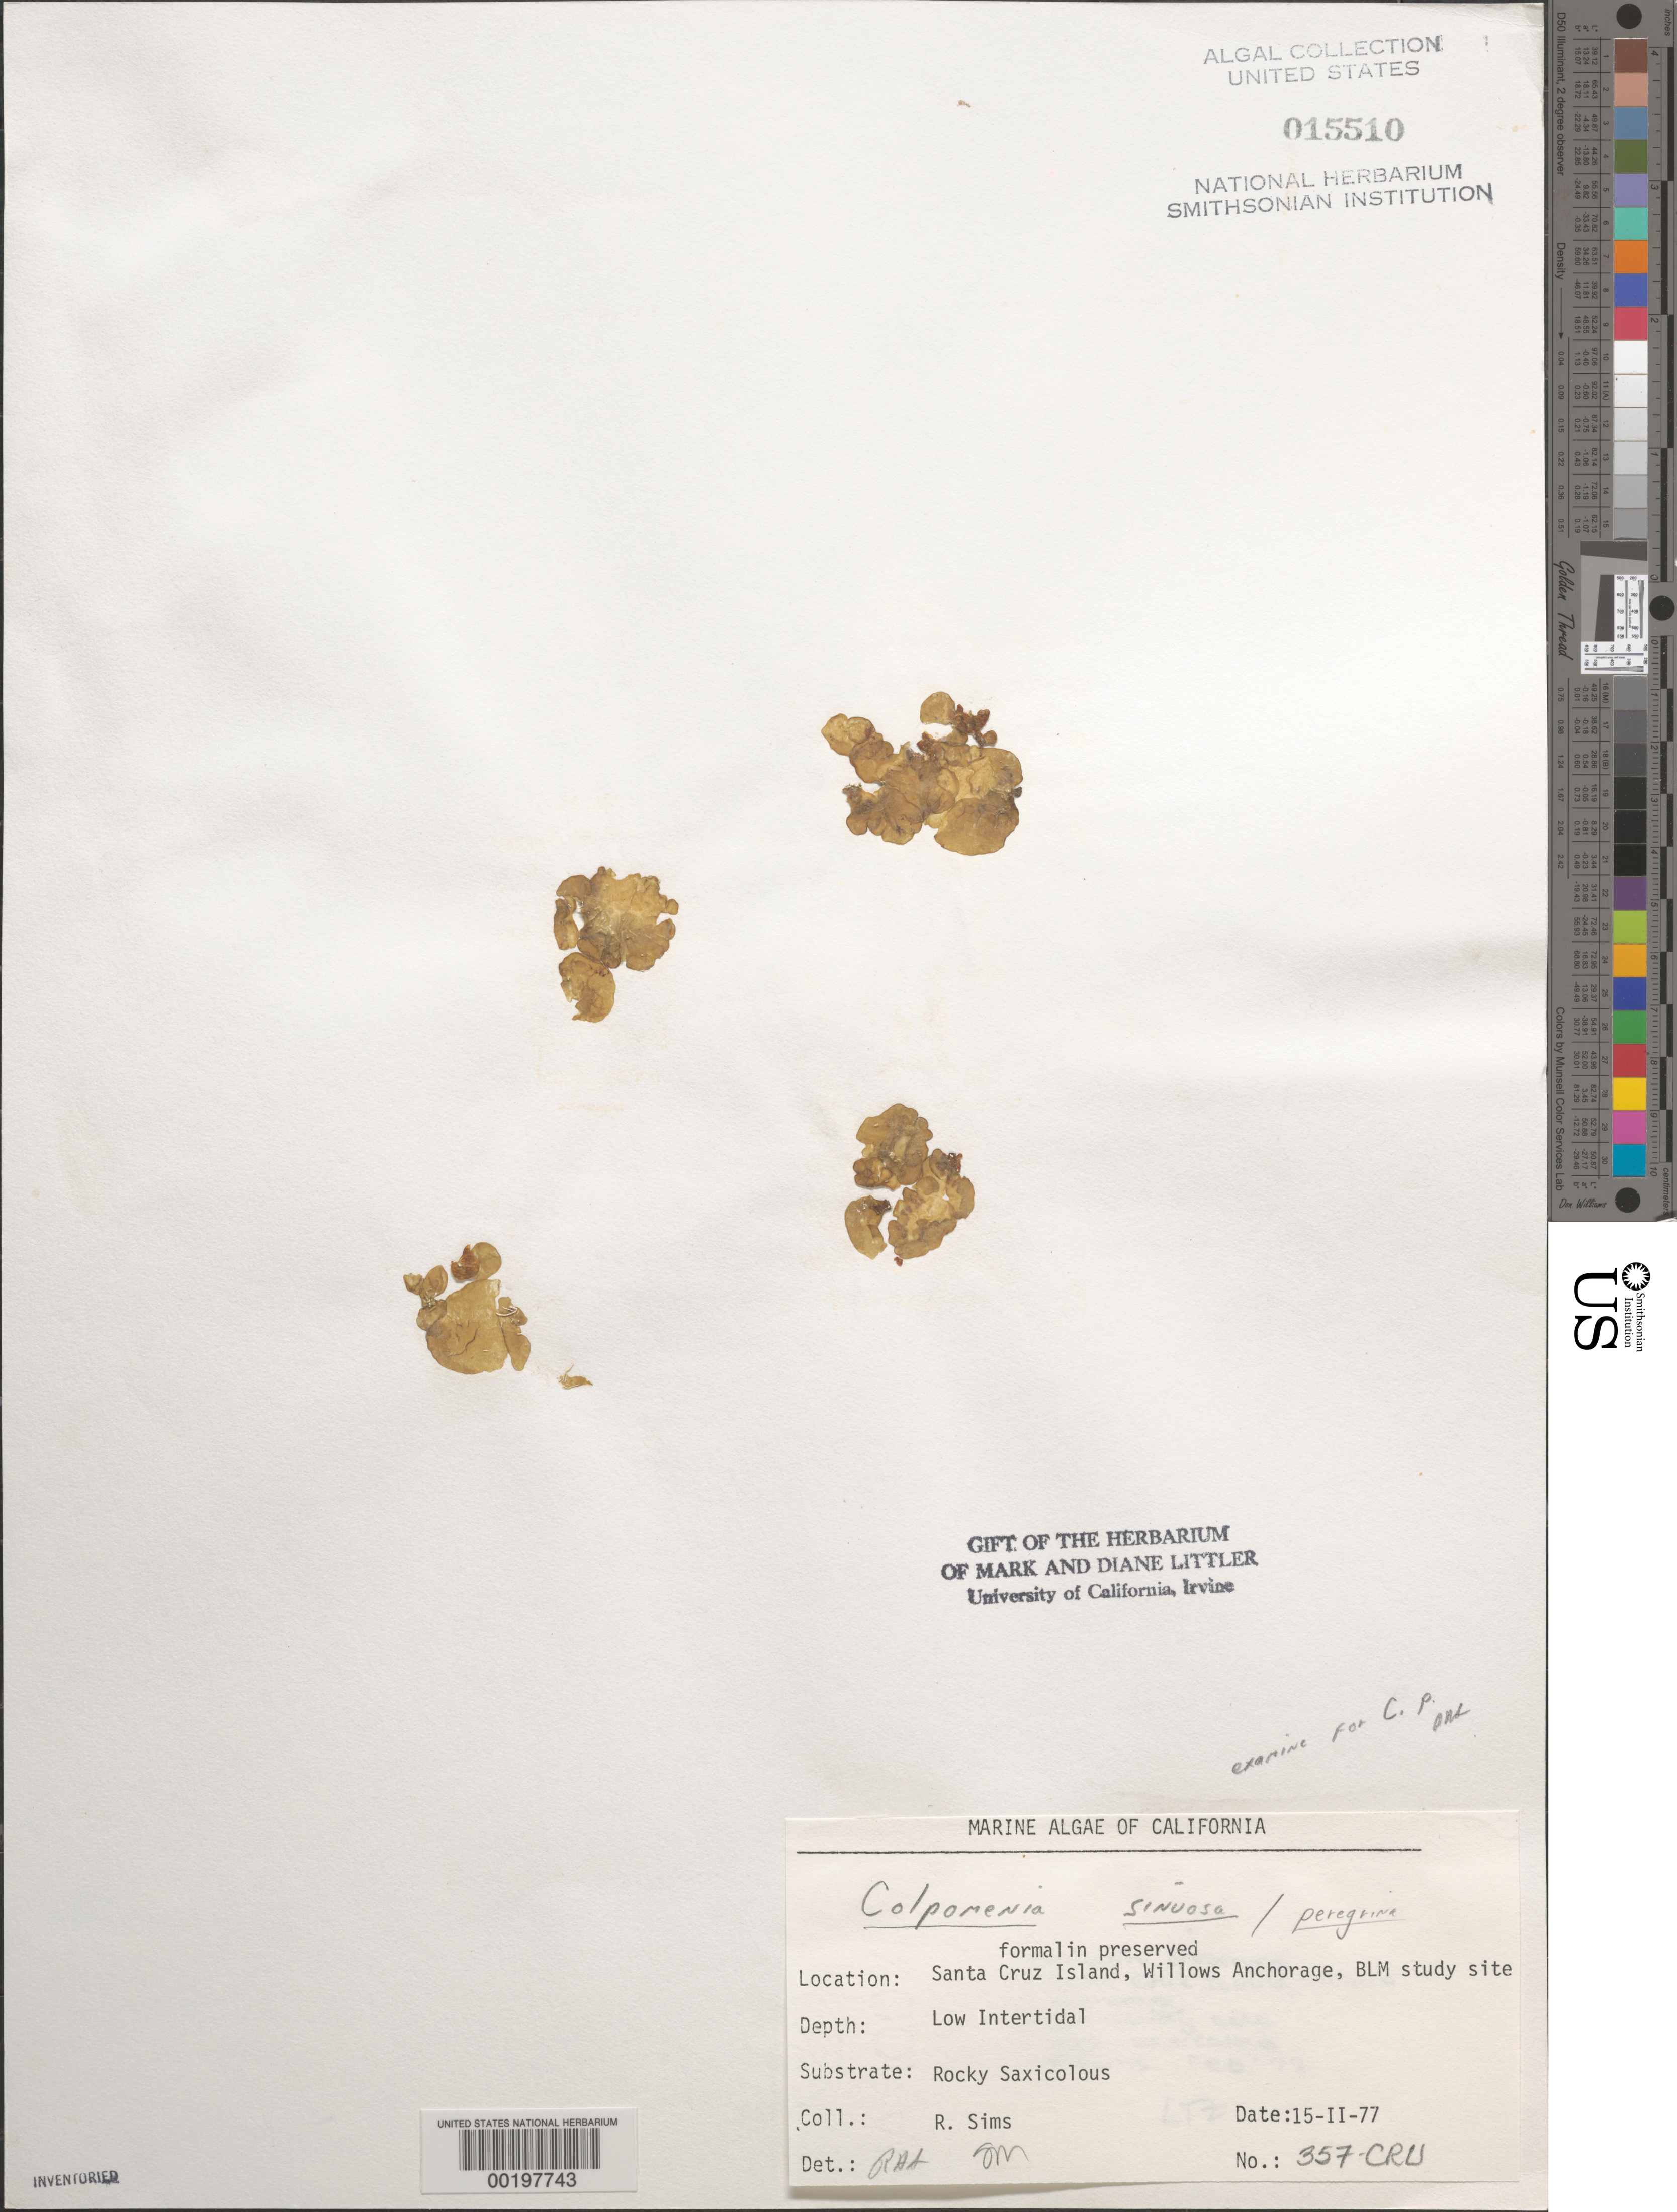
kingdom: Chromista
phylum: Ochrophyta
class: Phaeophyceae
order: Scytosiphonales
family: Scytosiphonaceae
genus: Colpomenia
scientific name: Colpomenia sinuosa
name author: (K. Mert. ex Roth) Derbes & Solier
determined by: Sims, Robert H.; Murray, S. N.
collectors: R. H. Sims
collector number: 357-cru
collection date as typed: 15 Feb 1977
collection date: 1977-02-15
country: United States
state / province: California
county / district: Santa Barbara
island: Santa Cruz Island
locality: Willows Anchorage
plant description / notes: BLM-SOCALBIGHT Rocky Intertidal Survey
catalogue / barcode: US 15510